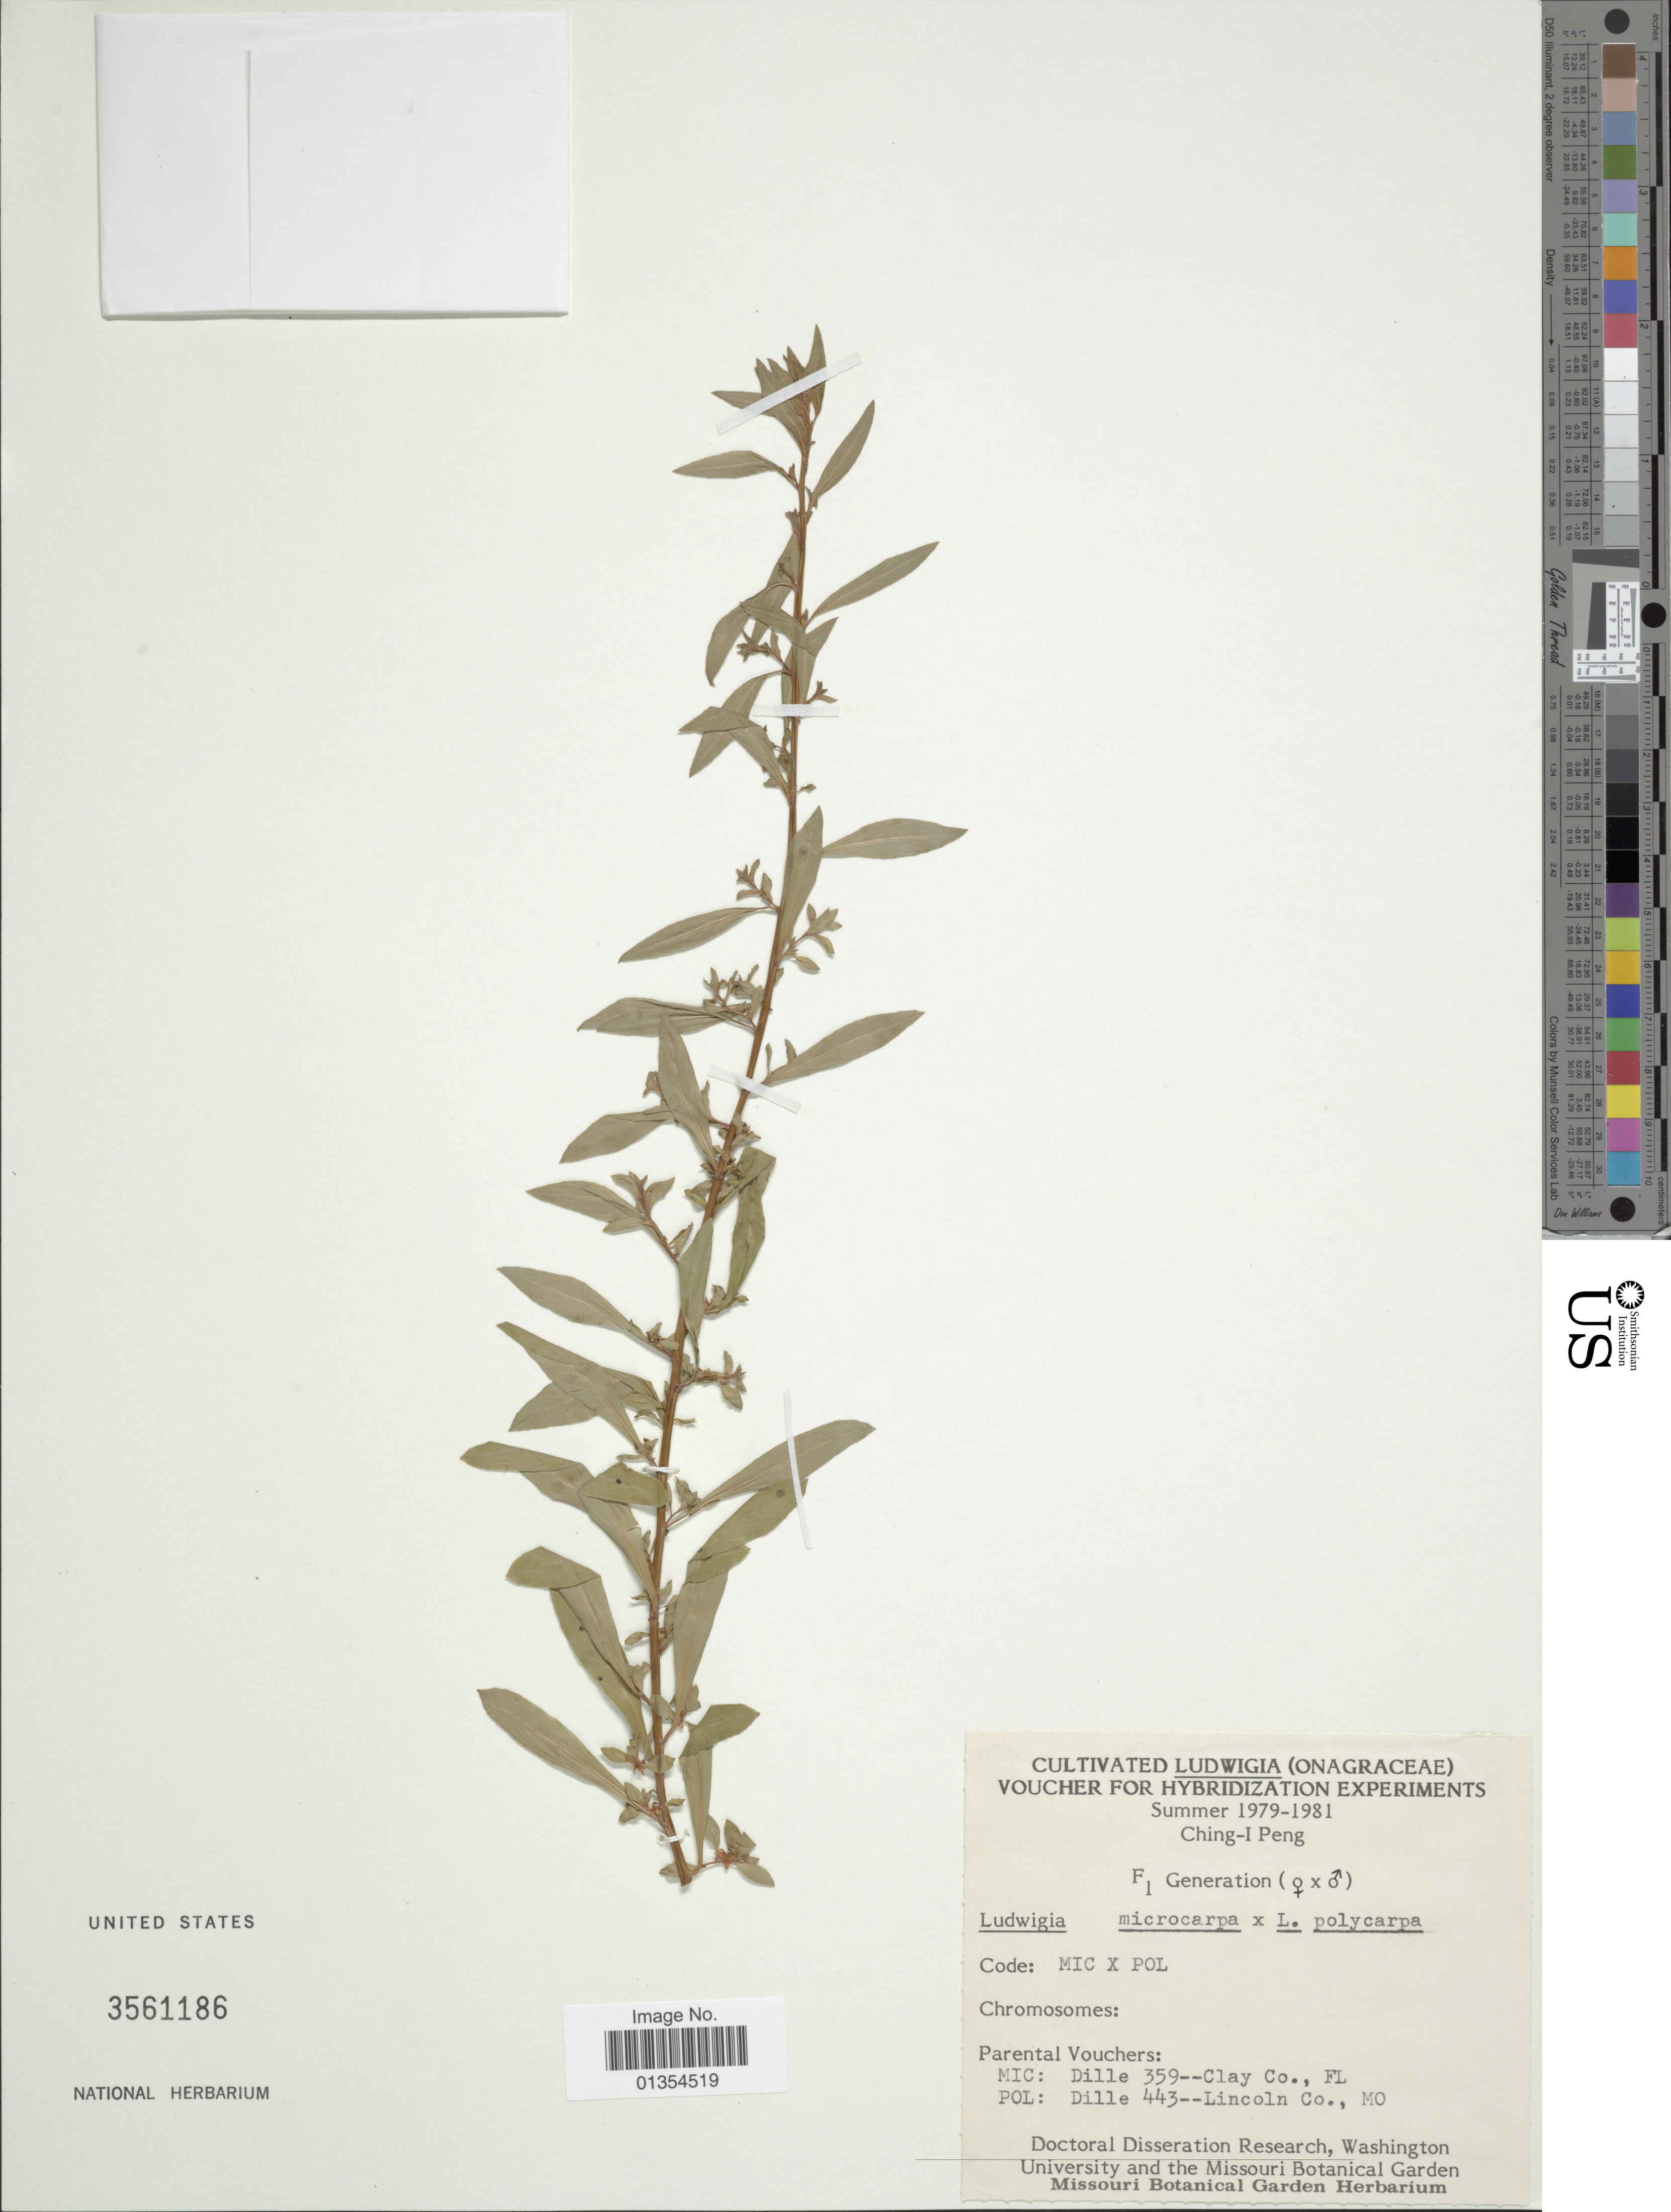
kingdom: Plantae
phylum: Tracheophyta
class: Magnoliopsida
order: Myrtales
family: Onagraceae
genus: Ludwigia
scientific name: Ludwigia octovalvis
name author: (Jacq.) P.H. Raven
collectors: C.-I Peng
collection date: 1979/1981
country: United States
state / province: Missouri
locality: Missouri Botanical Garden Herbarium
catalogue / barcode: US 3561186